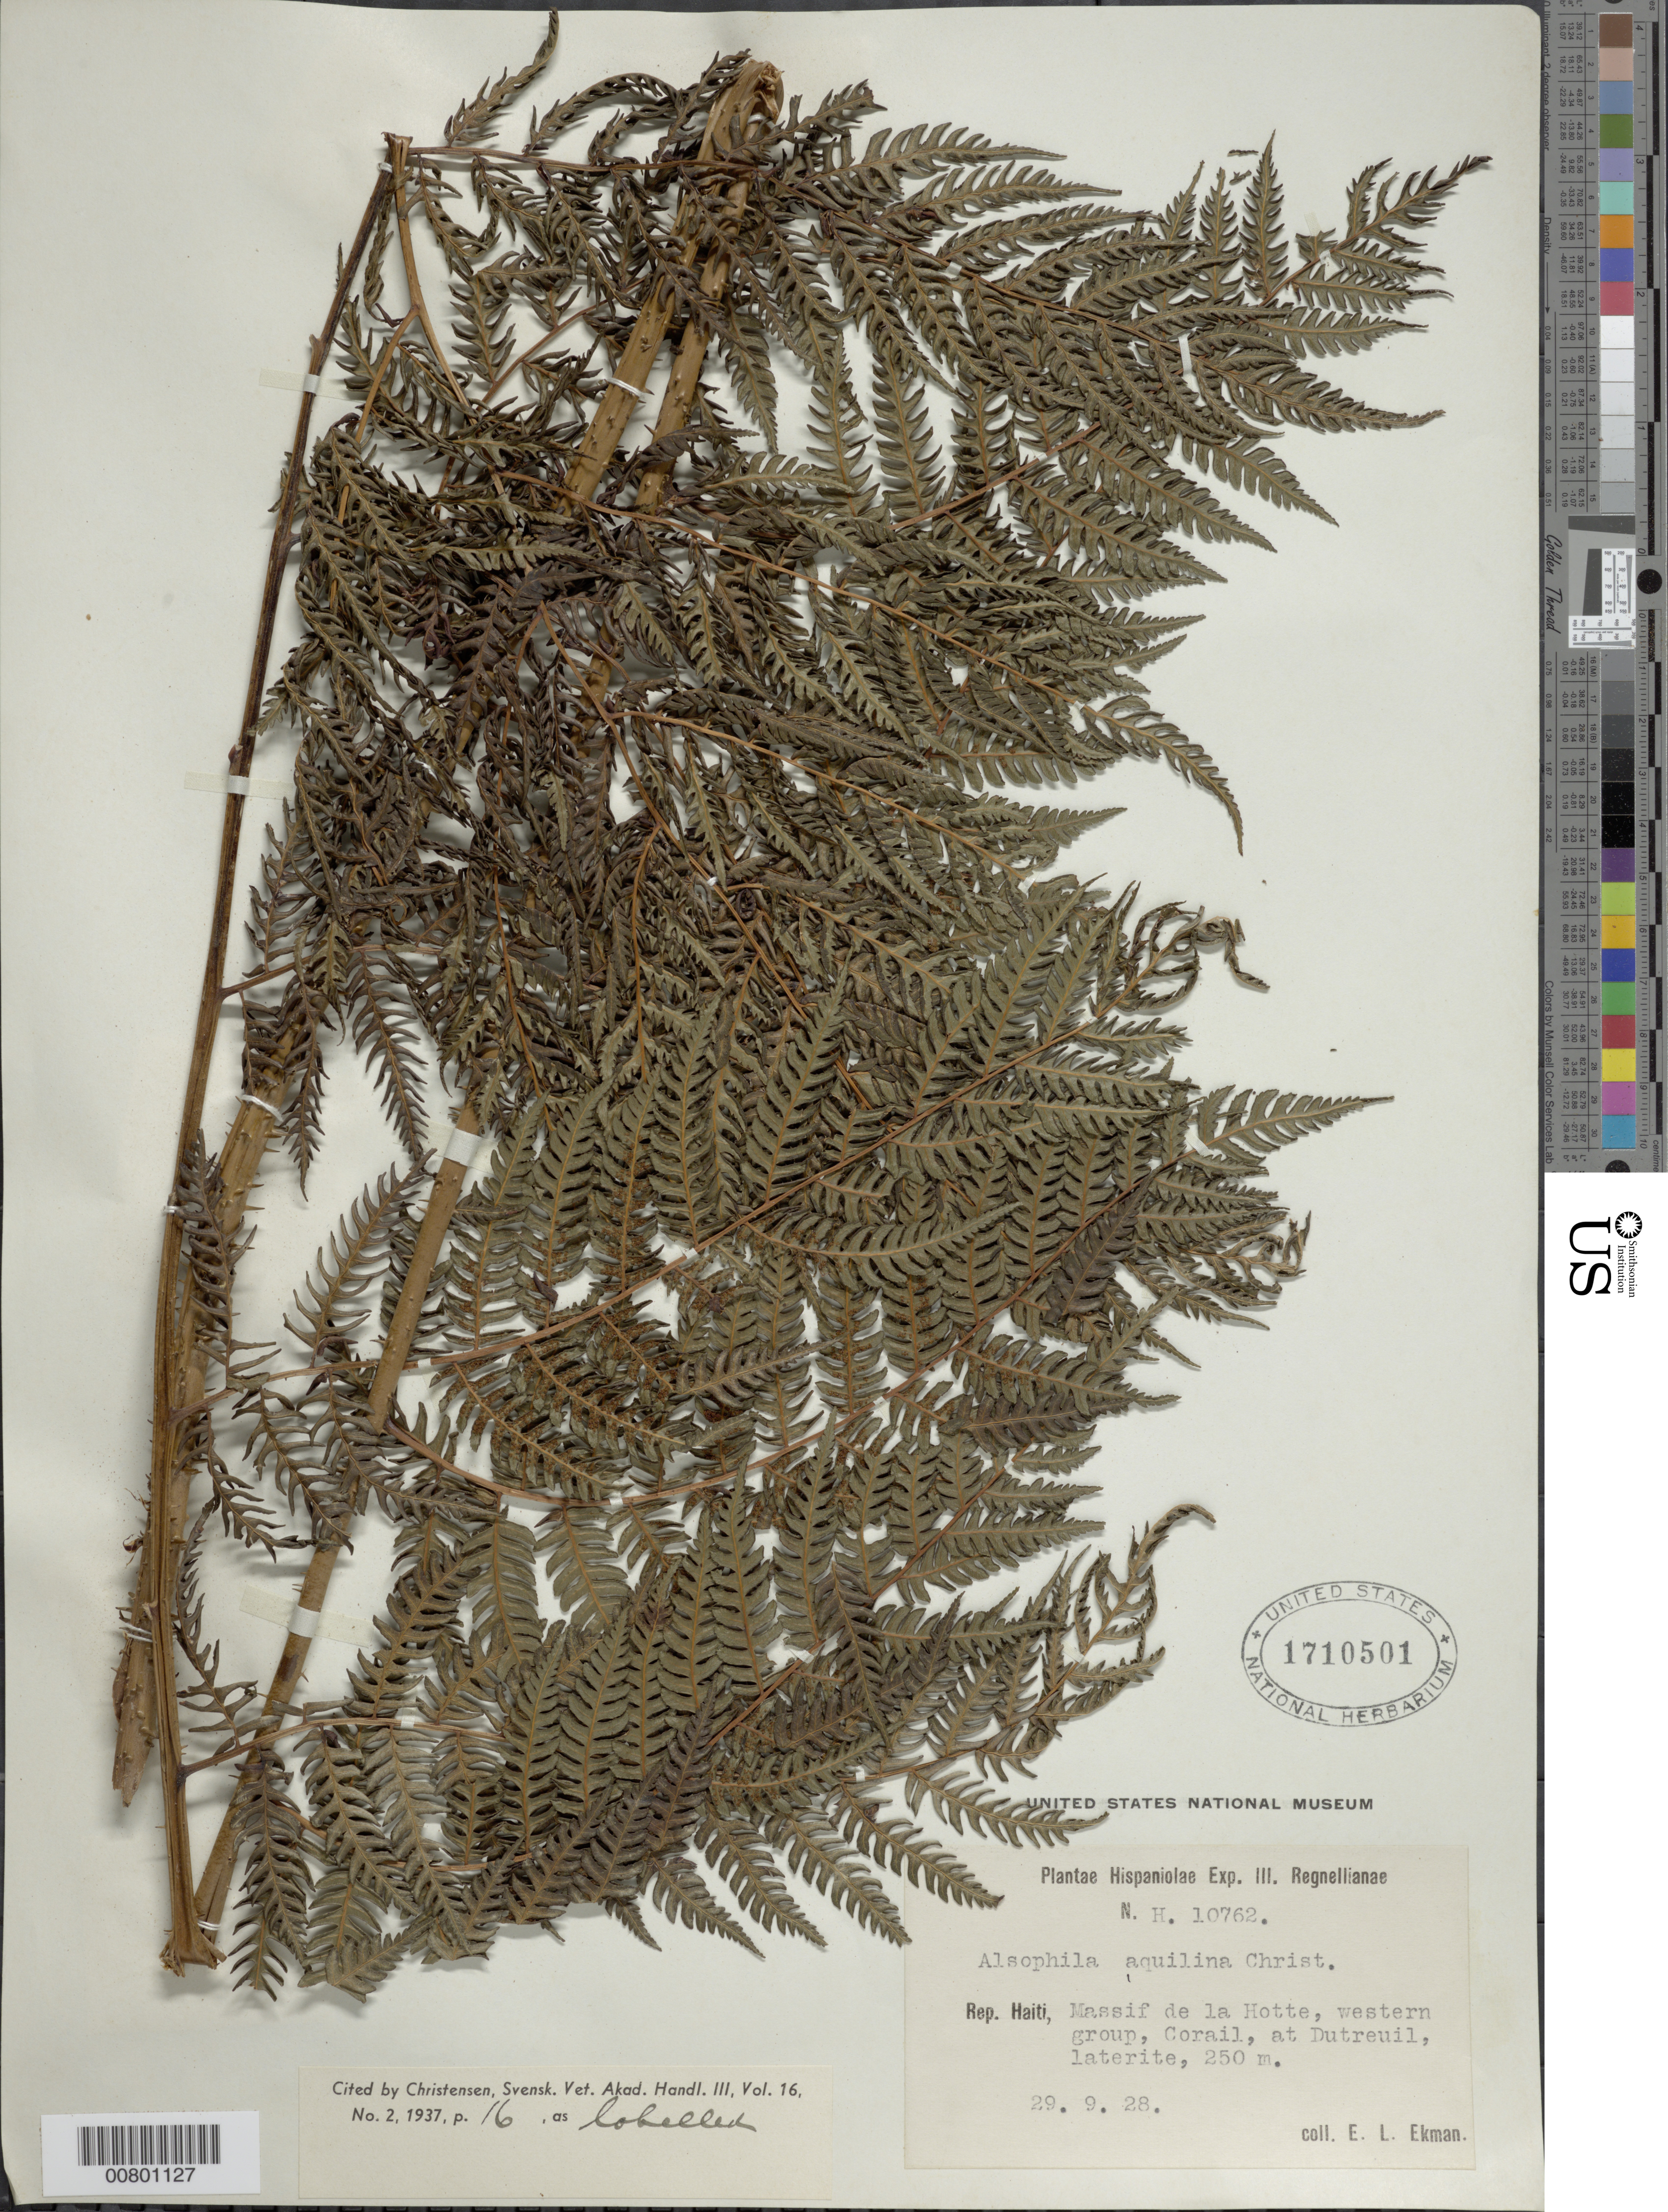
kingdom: Plantae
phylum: Tracheophyta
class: Polypodiopsida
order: Cyatheales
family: Cyatheaceae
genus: Cyathea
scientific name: Cyathea parvula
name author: (Jenman) Domin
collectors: E. L. Ekman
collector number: H 10762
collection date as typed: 29 Sep 1928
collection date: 1928-09-29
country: Haiti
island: Hispaniola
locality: Massif de la Hotte, western group, Corail, at Dutreuil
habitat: Laterite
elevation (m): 250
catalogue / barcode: US 1710501